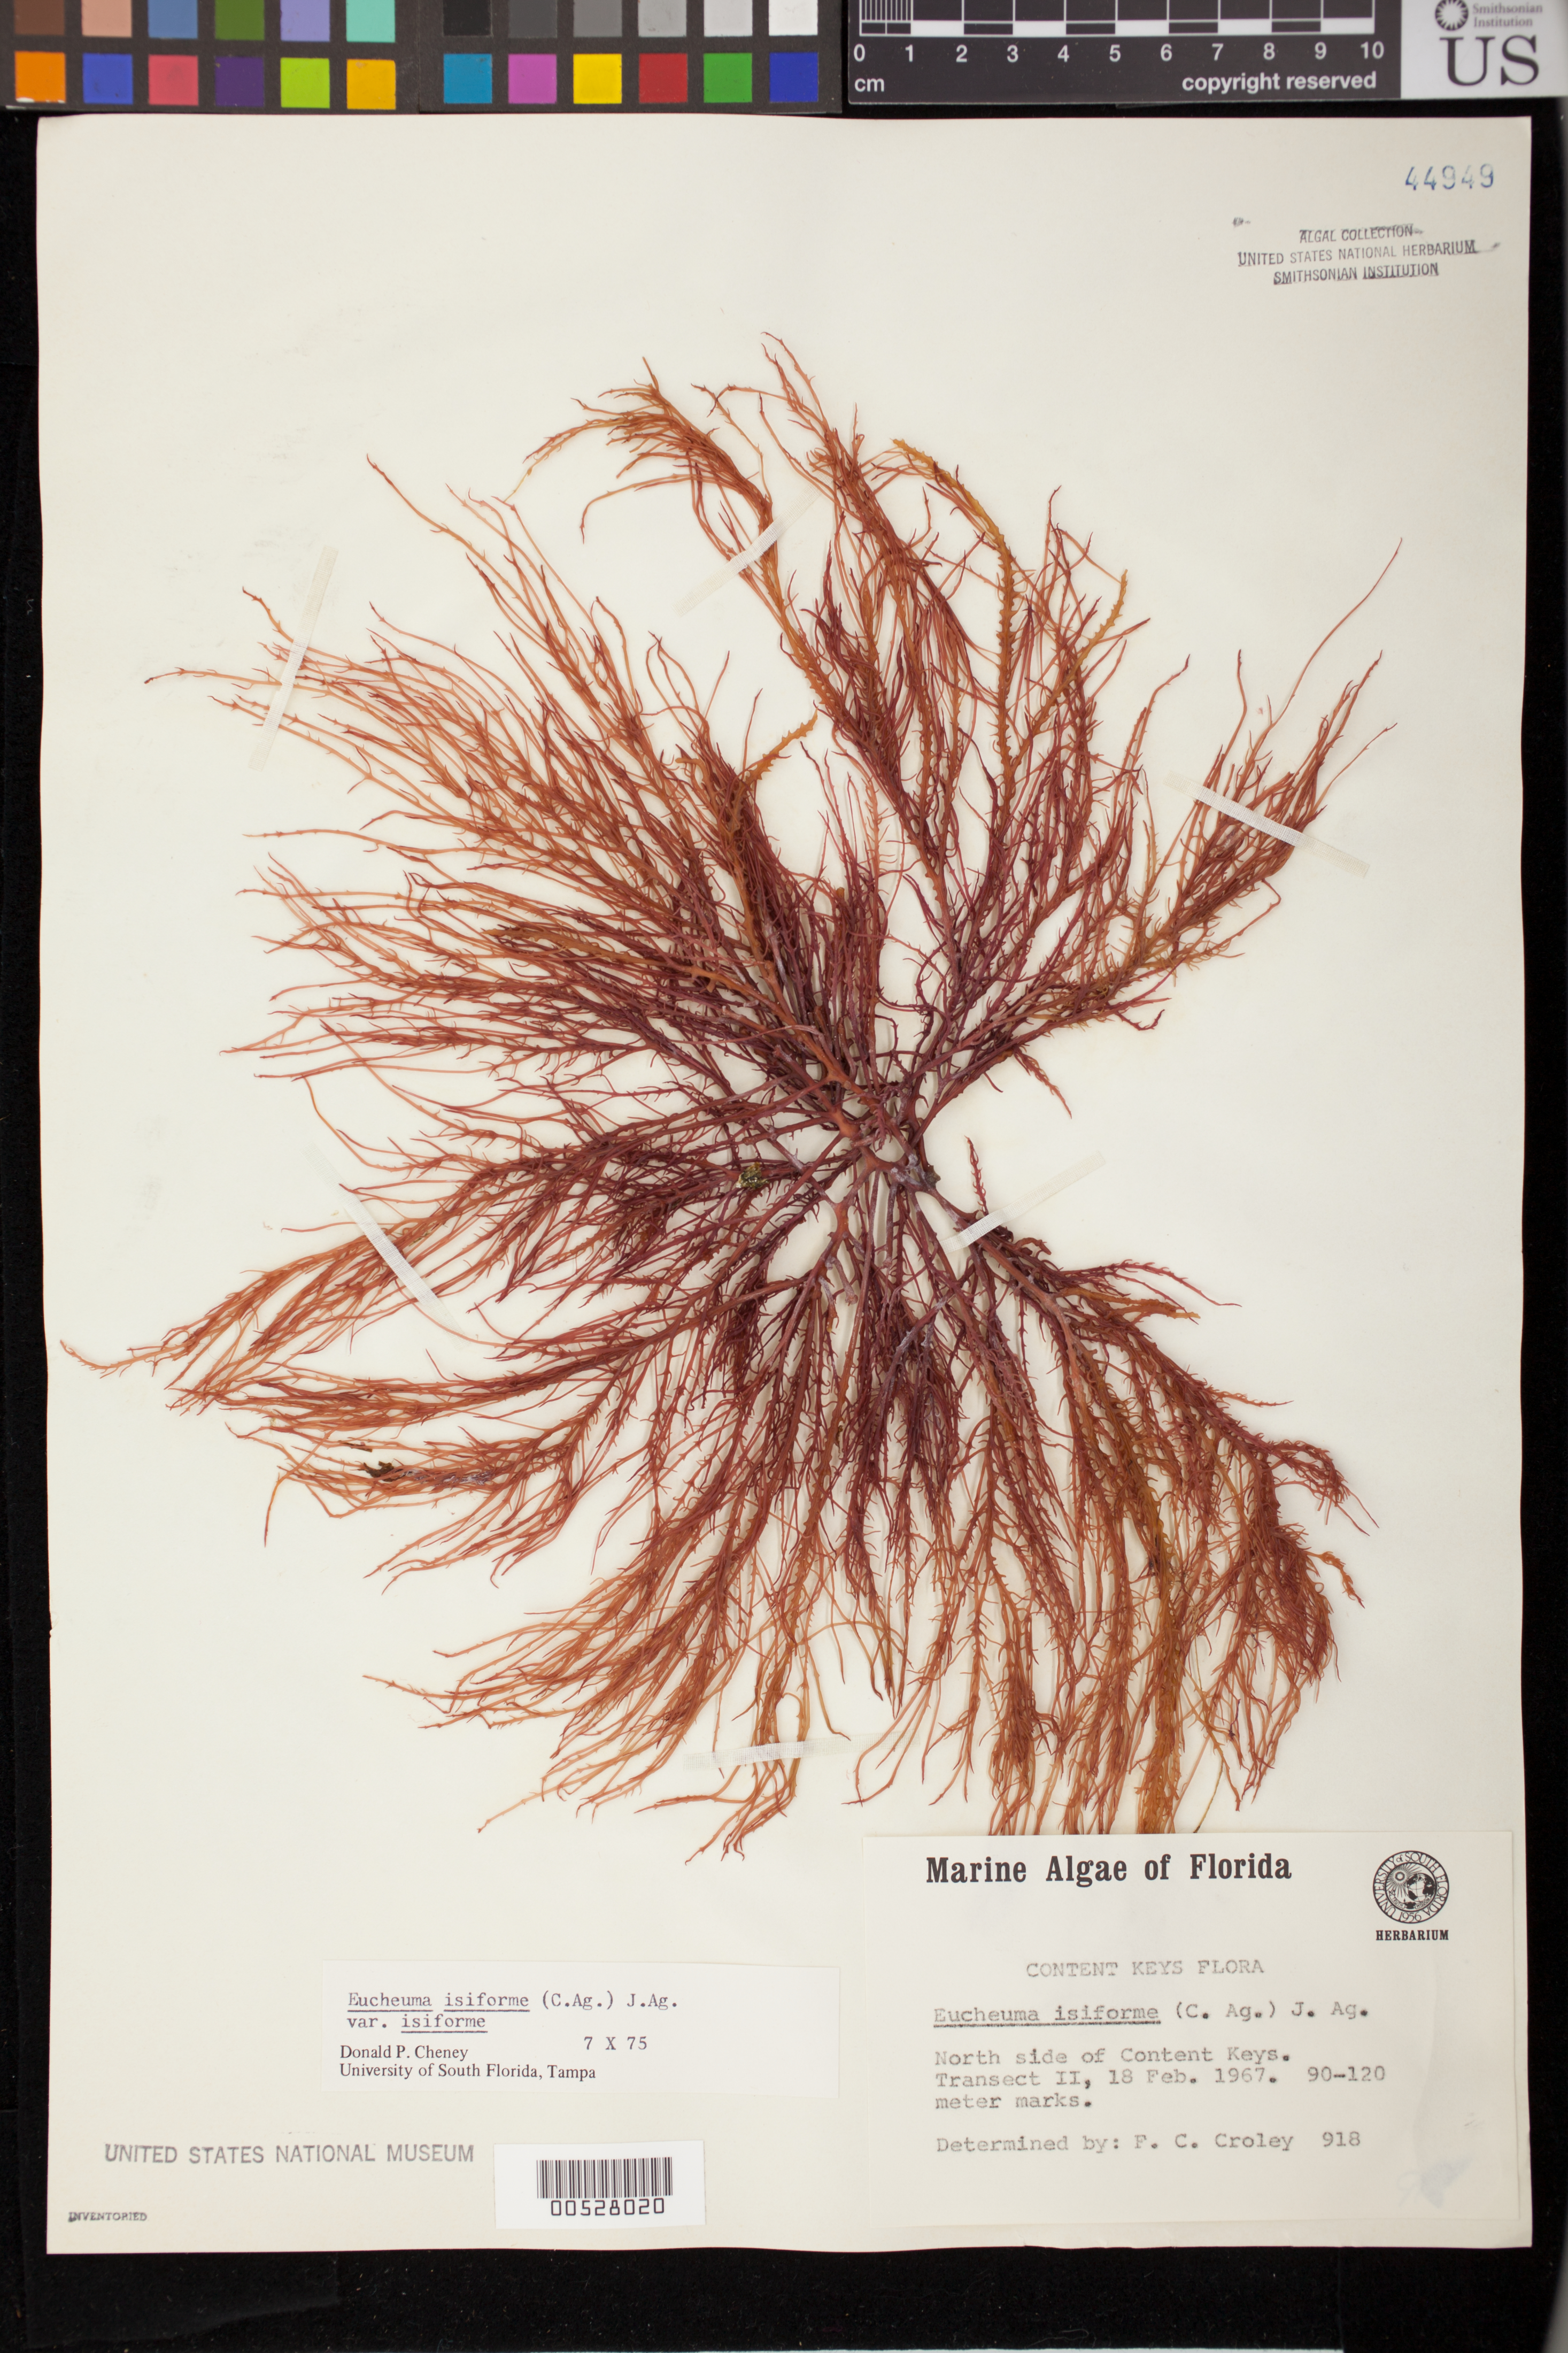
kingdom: Plantae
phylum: Rhodophyta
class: Florideophyceae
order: Gigartinales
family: Solieriaceae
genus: Eucheumatopsis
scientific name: Eucheumatopsis isiformis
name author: (C. Agardh) M.L. Núñez-Resendiz et al.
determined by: Algae name updating Project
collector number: FCC 918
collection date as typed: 18 Feb 1967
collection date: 1967-02-18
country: United States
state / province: Florida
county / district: Monroe County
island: Content Keys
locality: Northern portion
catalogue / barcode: US 44949